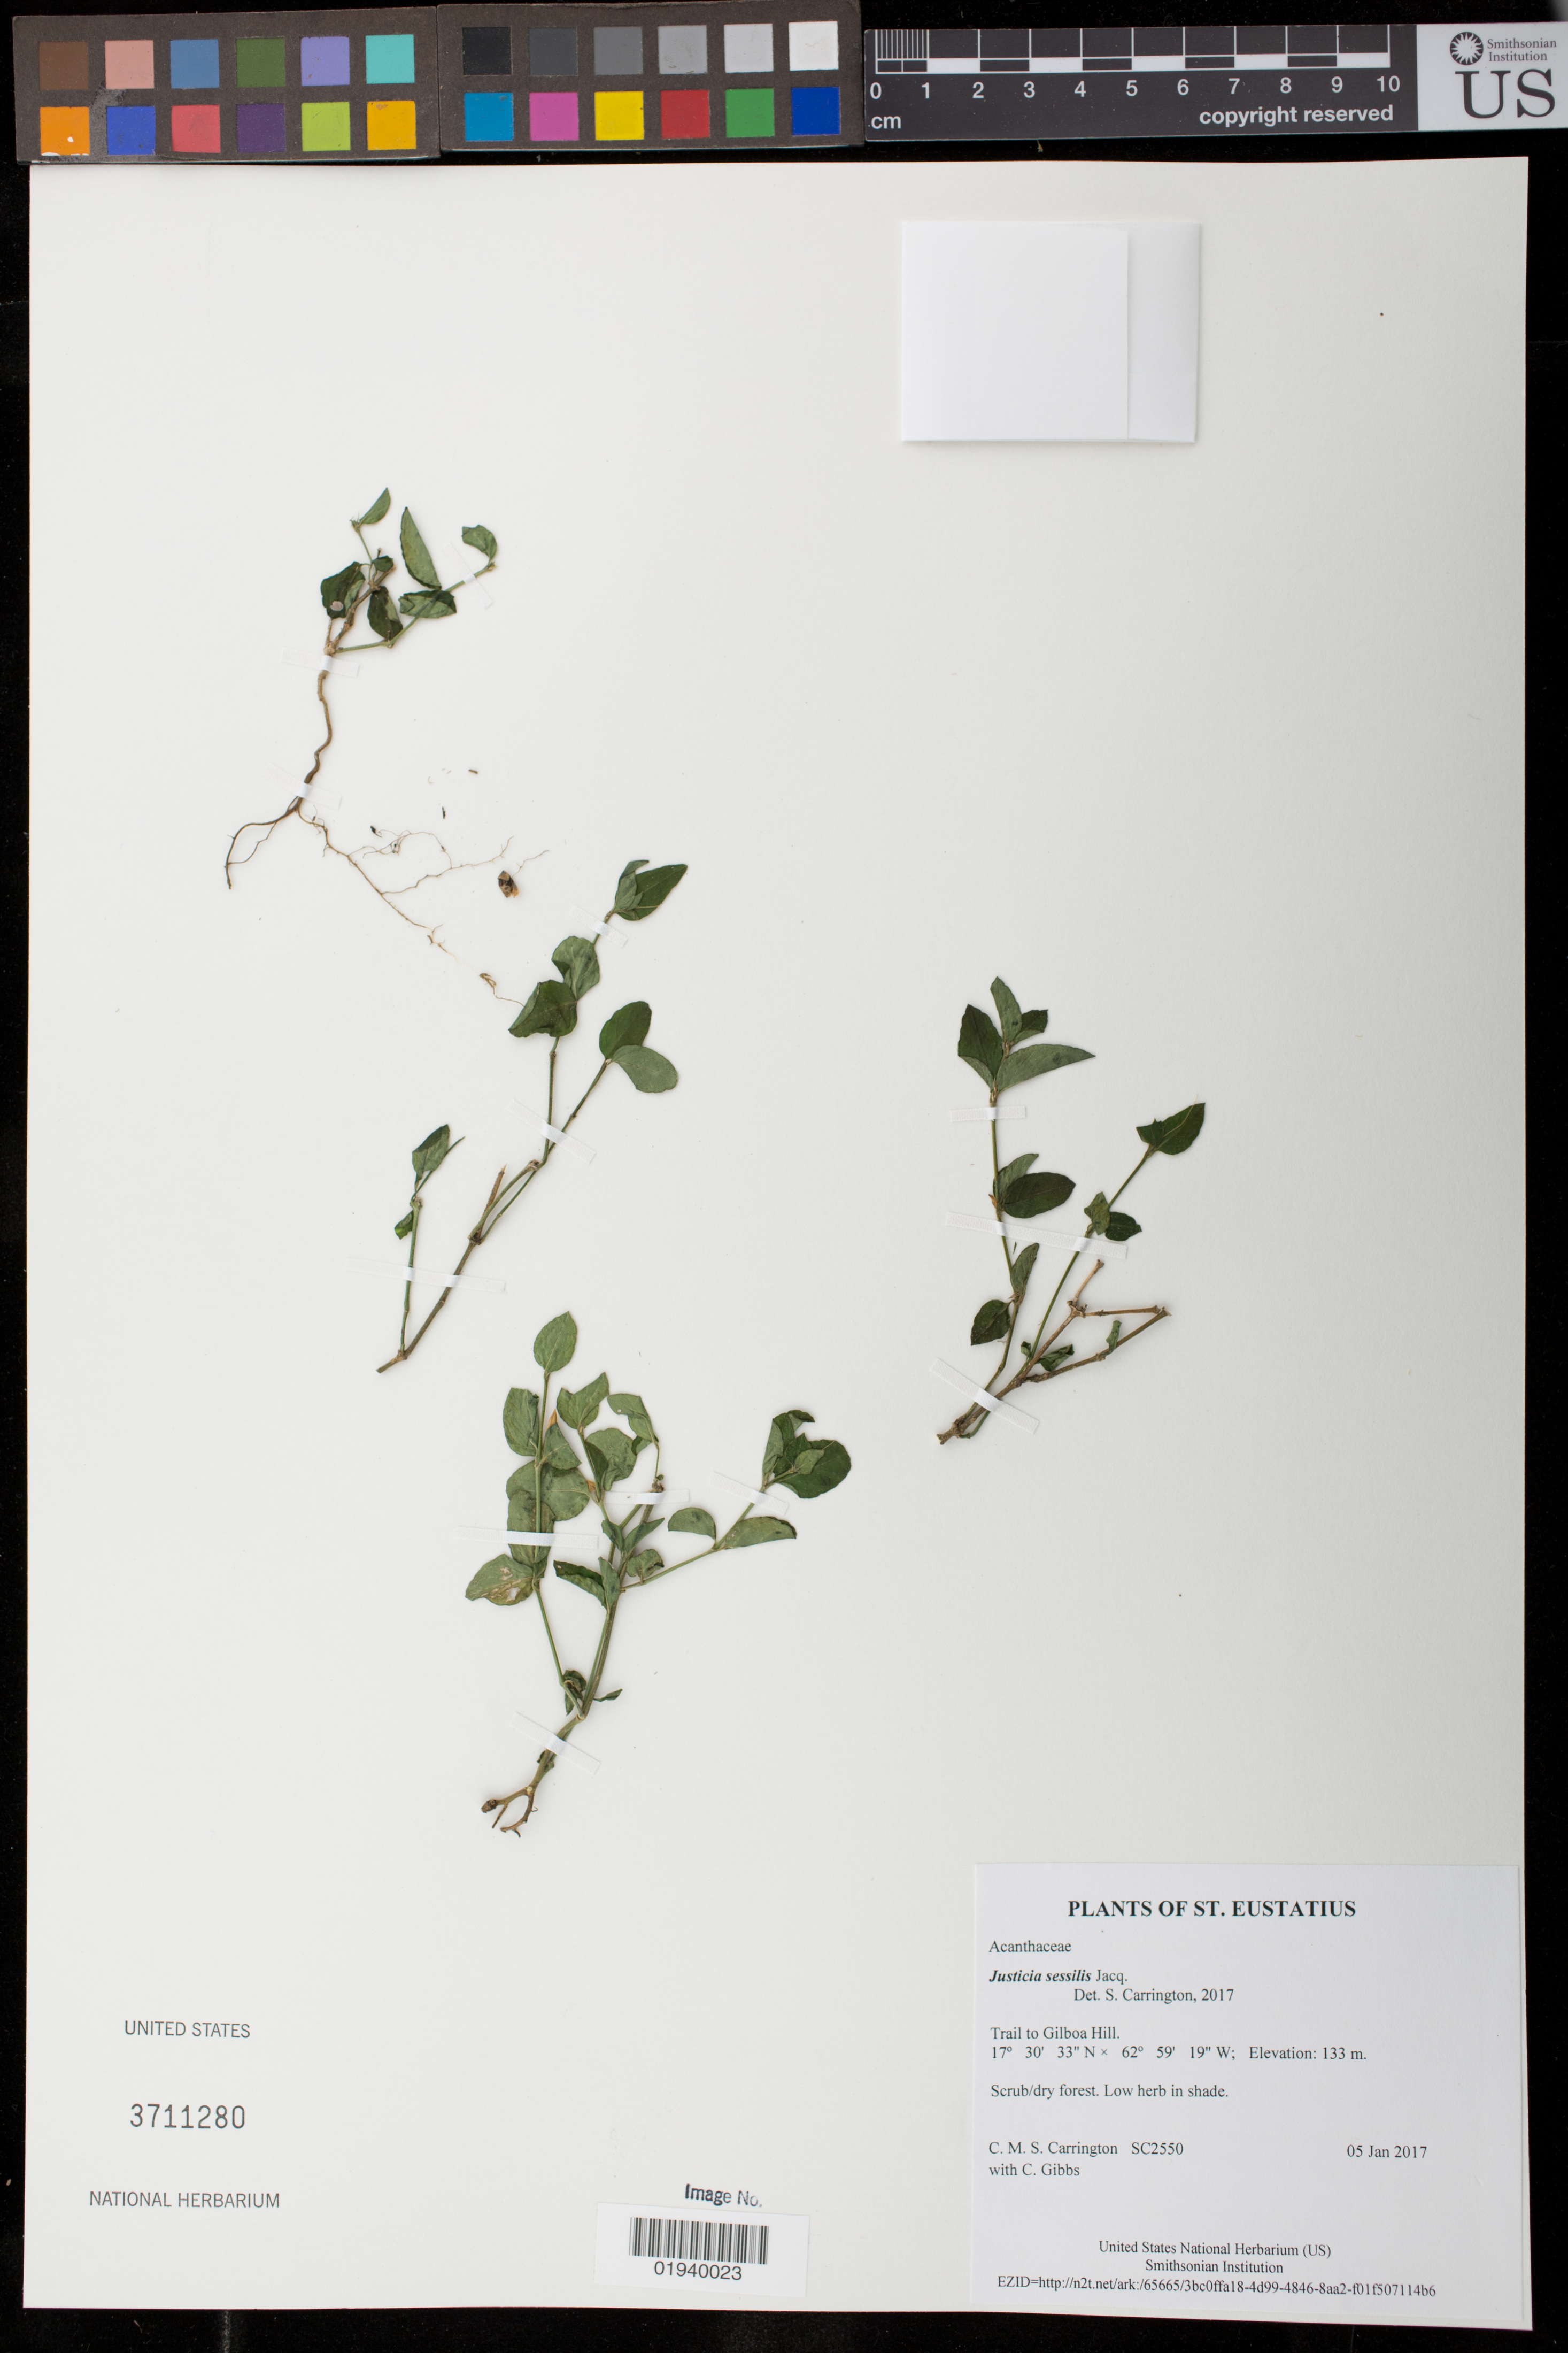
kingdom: Plantae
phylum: Tracheophyta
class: Magnoliopsida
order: Lamiales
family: Acanthaceae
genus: Justicia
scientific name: Justicia sessilis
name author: Jacq.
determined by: Carrington, C. M. S.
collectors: C. M. S. Carrington & C. Gibbs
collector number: SC2550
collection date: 2017-01-05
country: Netherlands Antilles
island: St. Eustatius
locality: Trail to Gilboa Hill.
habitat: Scrub/dry forest.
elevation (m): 133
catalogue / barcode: US 3711280